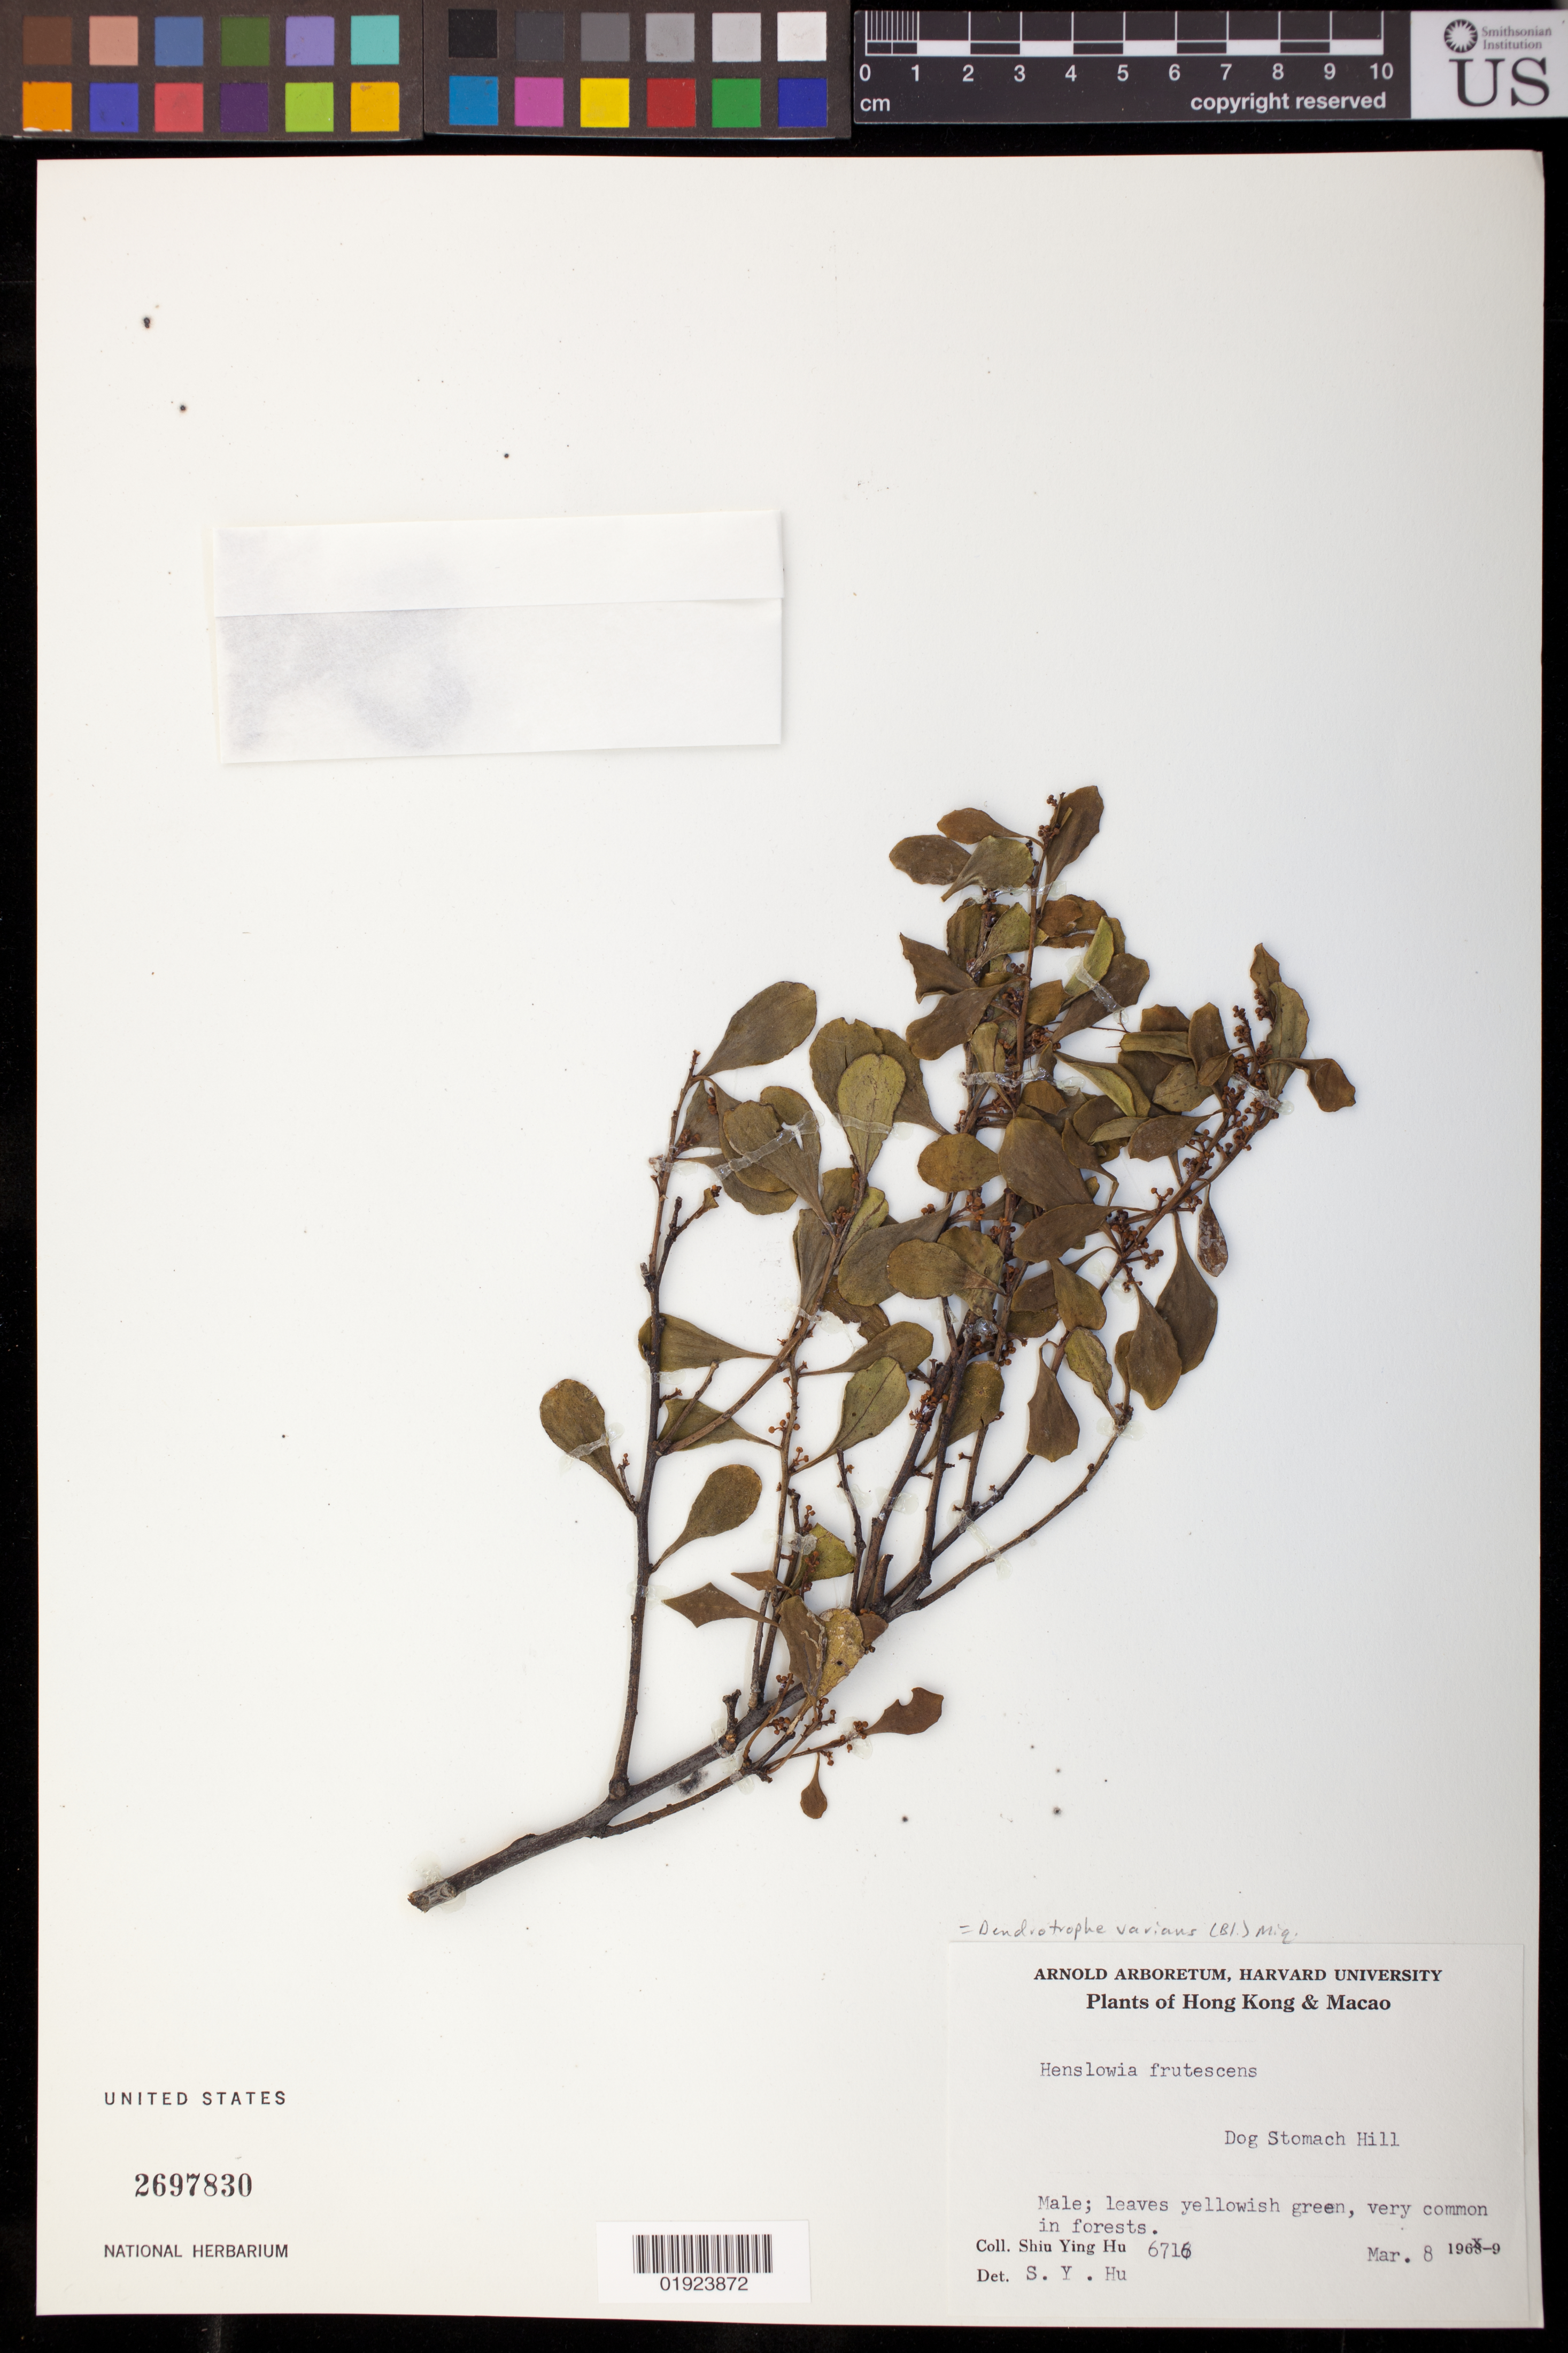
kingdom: Plantae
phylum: Tracheophyta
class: Magnoliopsida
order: Santalales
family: Amphorogynaceae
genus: Dendrotrophe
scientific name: Dendrotrophe varians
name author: (Blume) Miq.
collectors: S. Y. Hu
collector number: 6716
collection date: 1969-03-08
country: China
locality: Dog Stomach Hill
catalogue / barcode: US 2697830